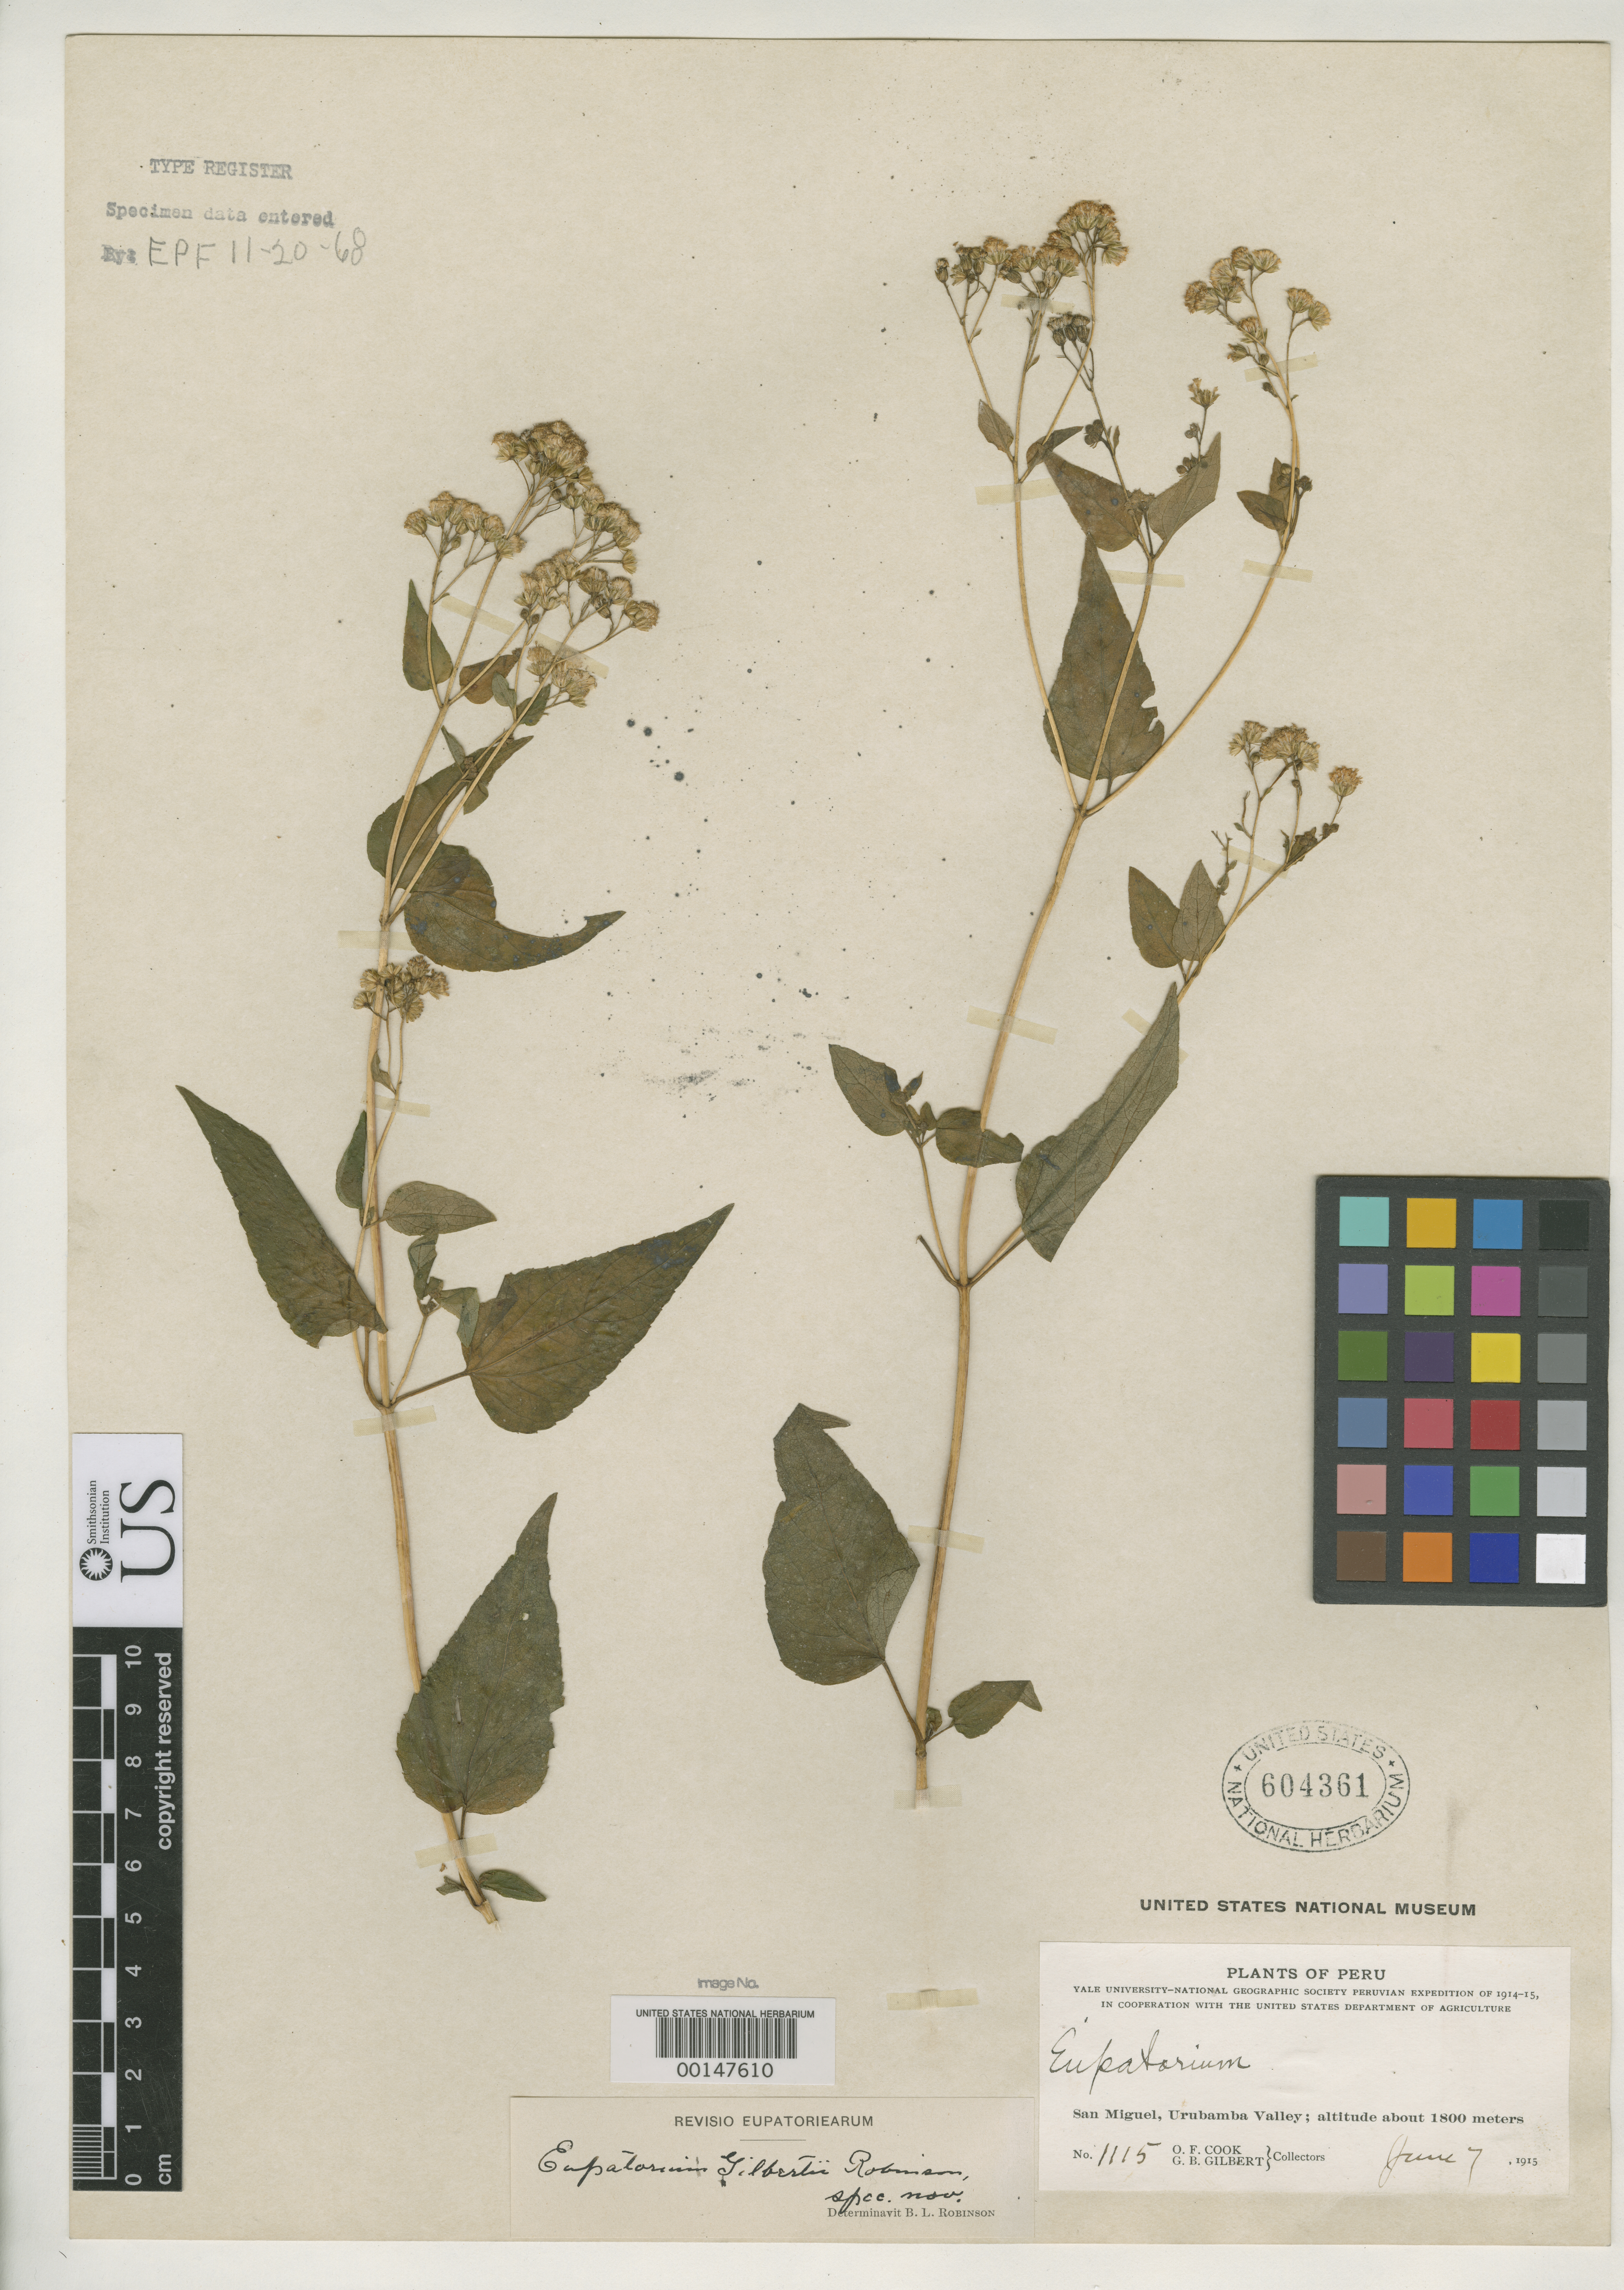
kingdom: Plantae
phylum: Tracheophyta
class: Magnoliopsida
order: Asterales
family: Asteraceae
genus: Eupatorium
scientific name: Eupatorium gilbertii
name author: B.L. Rob.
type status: Holotype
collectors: O. F. Cook & G. B. Gilbert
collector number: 1115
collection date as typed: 07 Jun 1915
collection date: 1915-06-07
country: Peru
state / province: Cusco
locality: Urubamba Valley, San Miguel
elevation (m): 1800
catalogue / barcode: US 604361